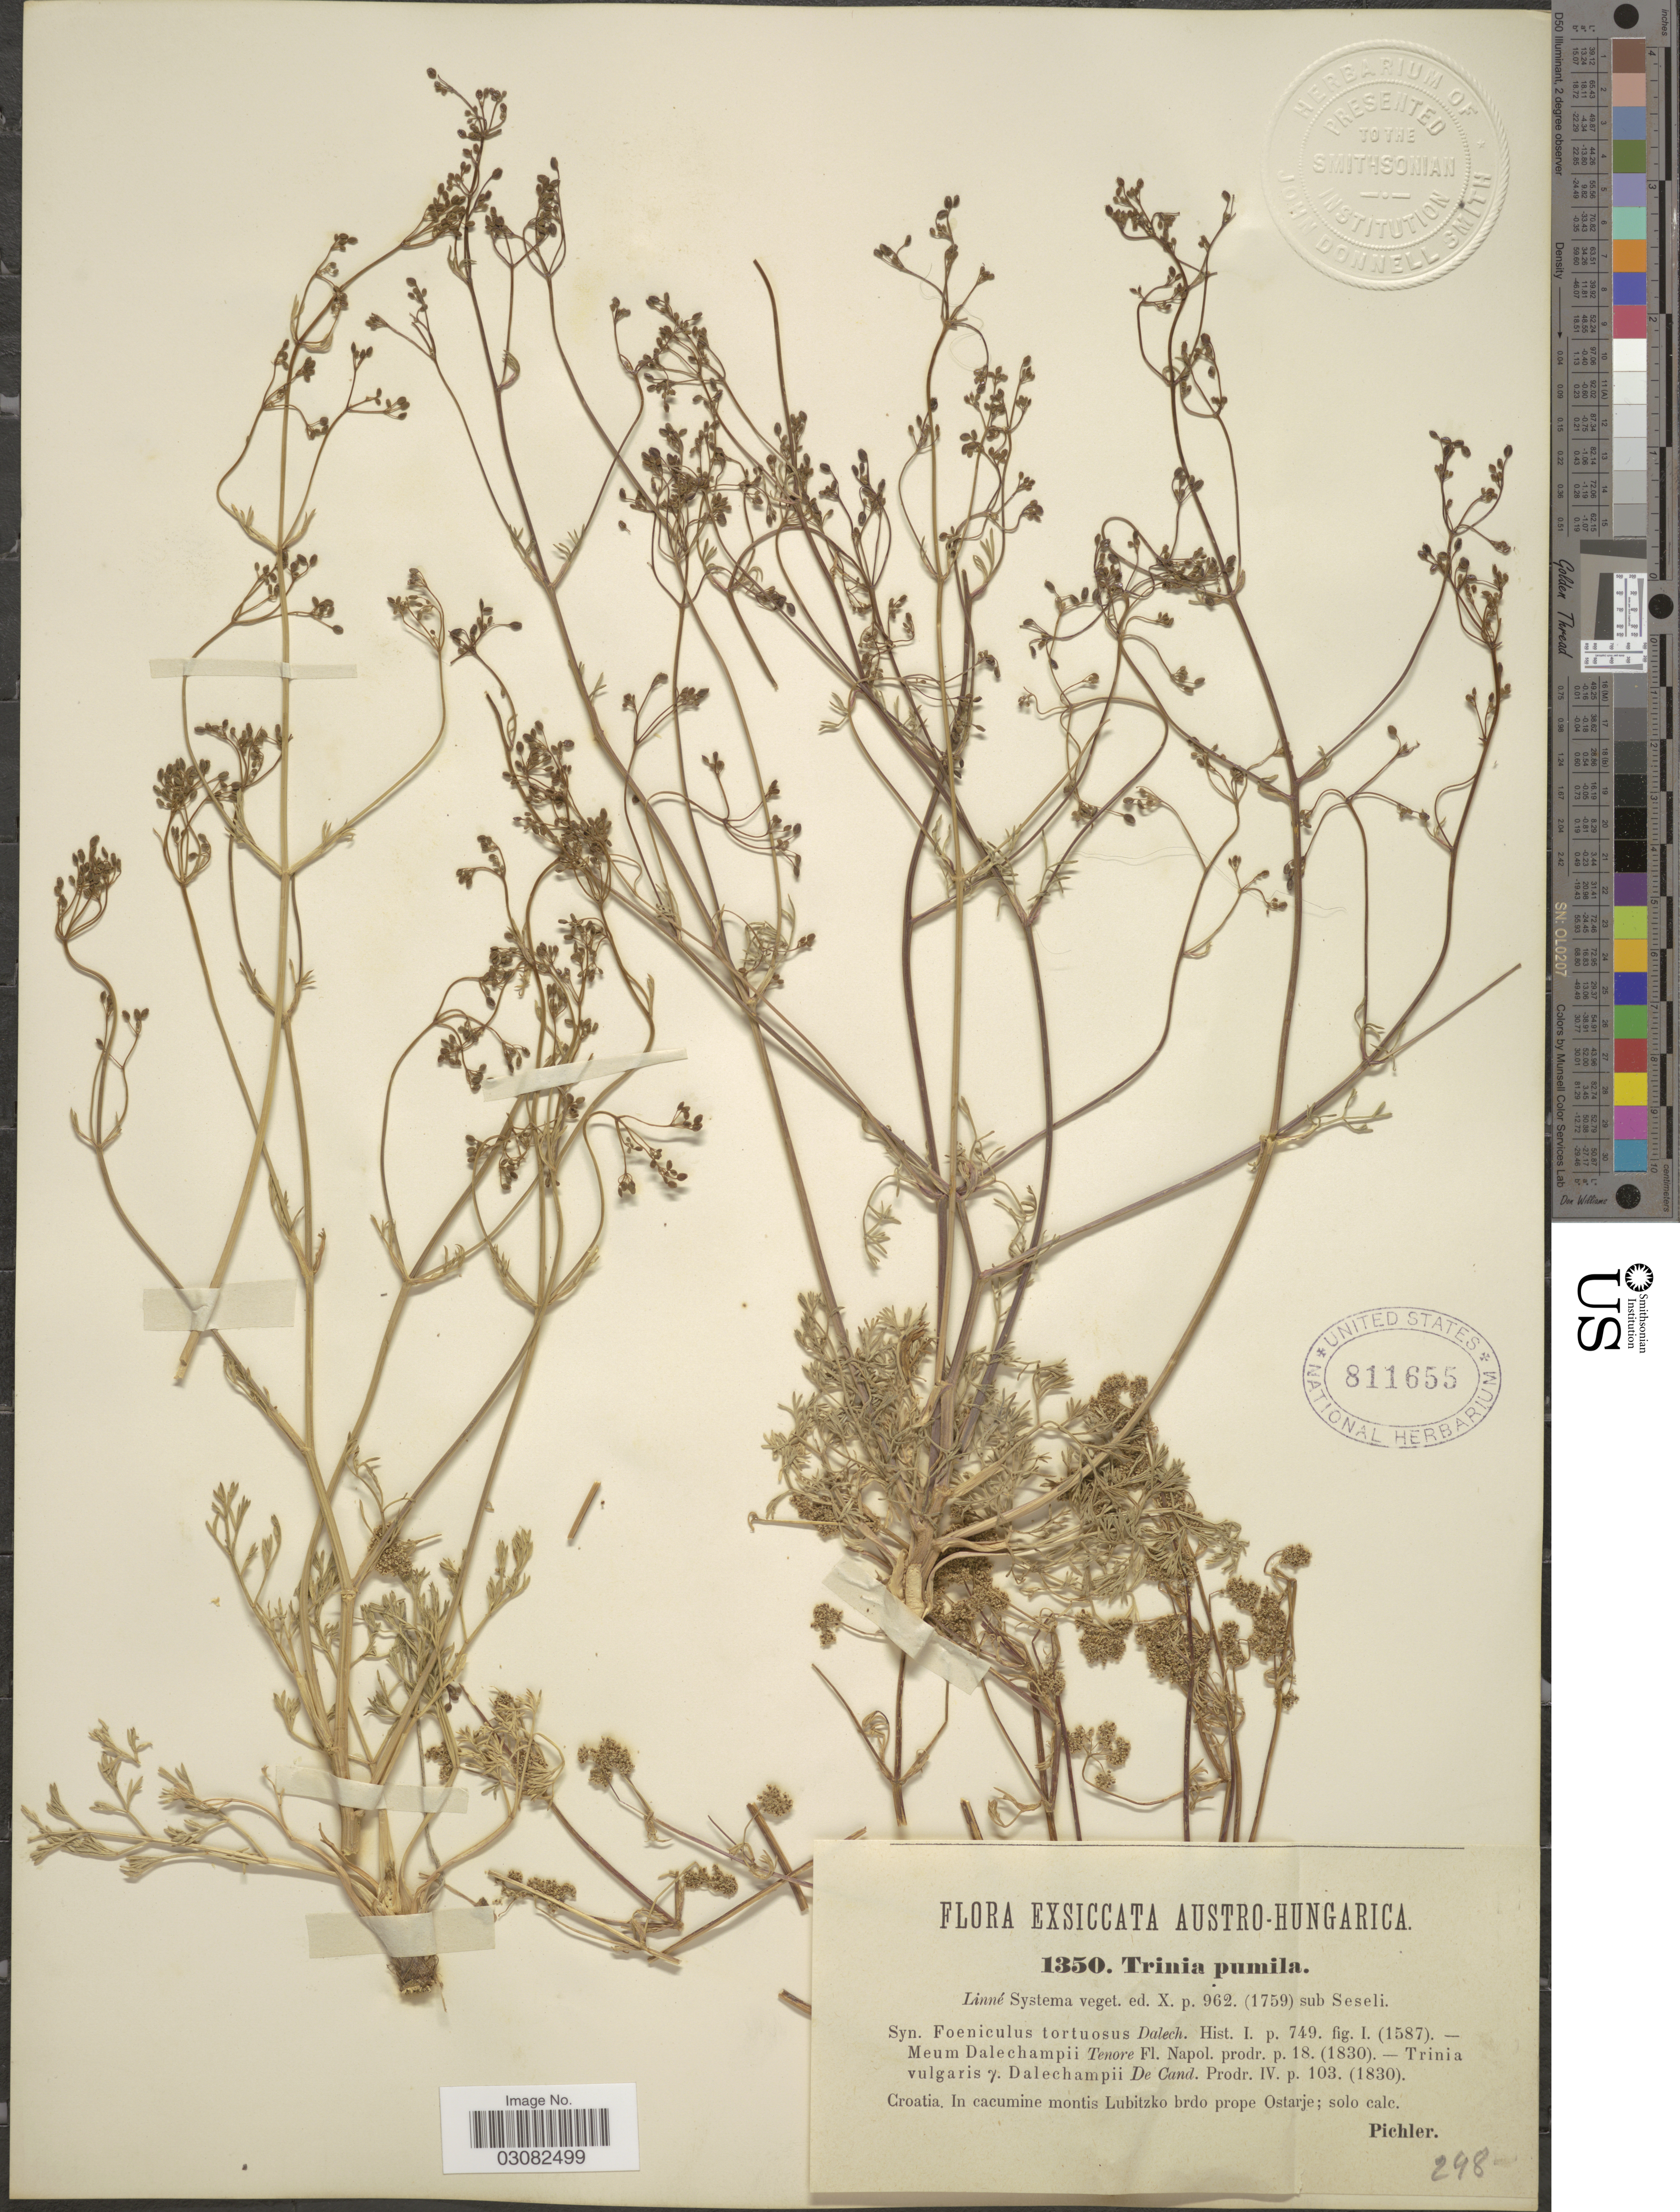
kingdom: Plantae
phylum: Tracheophyta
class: Magnoliopsida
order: Apiales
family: Apiaceae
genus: Trinia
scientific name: Trinia pumila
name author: (L.) Rchb.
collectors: Pichler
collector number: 1350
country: Croatia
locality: Austro-Hungarica. Croatia. In cacumine montis Lubitzko brdo prope Ostarje.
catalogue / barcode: US 811655